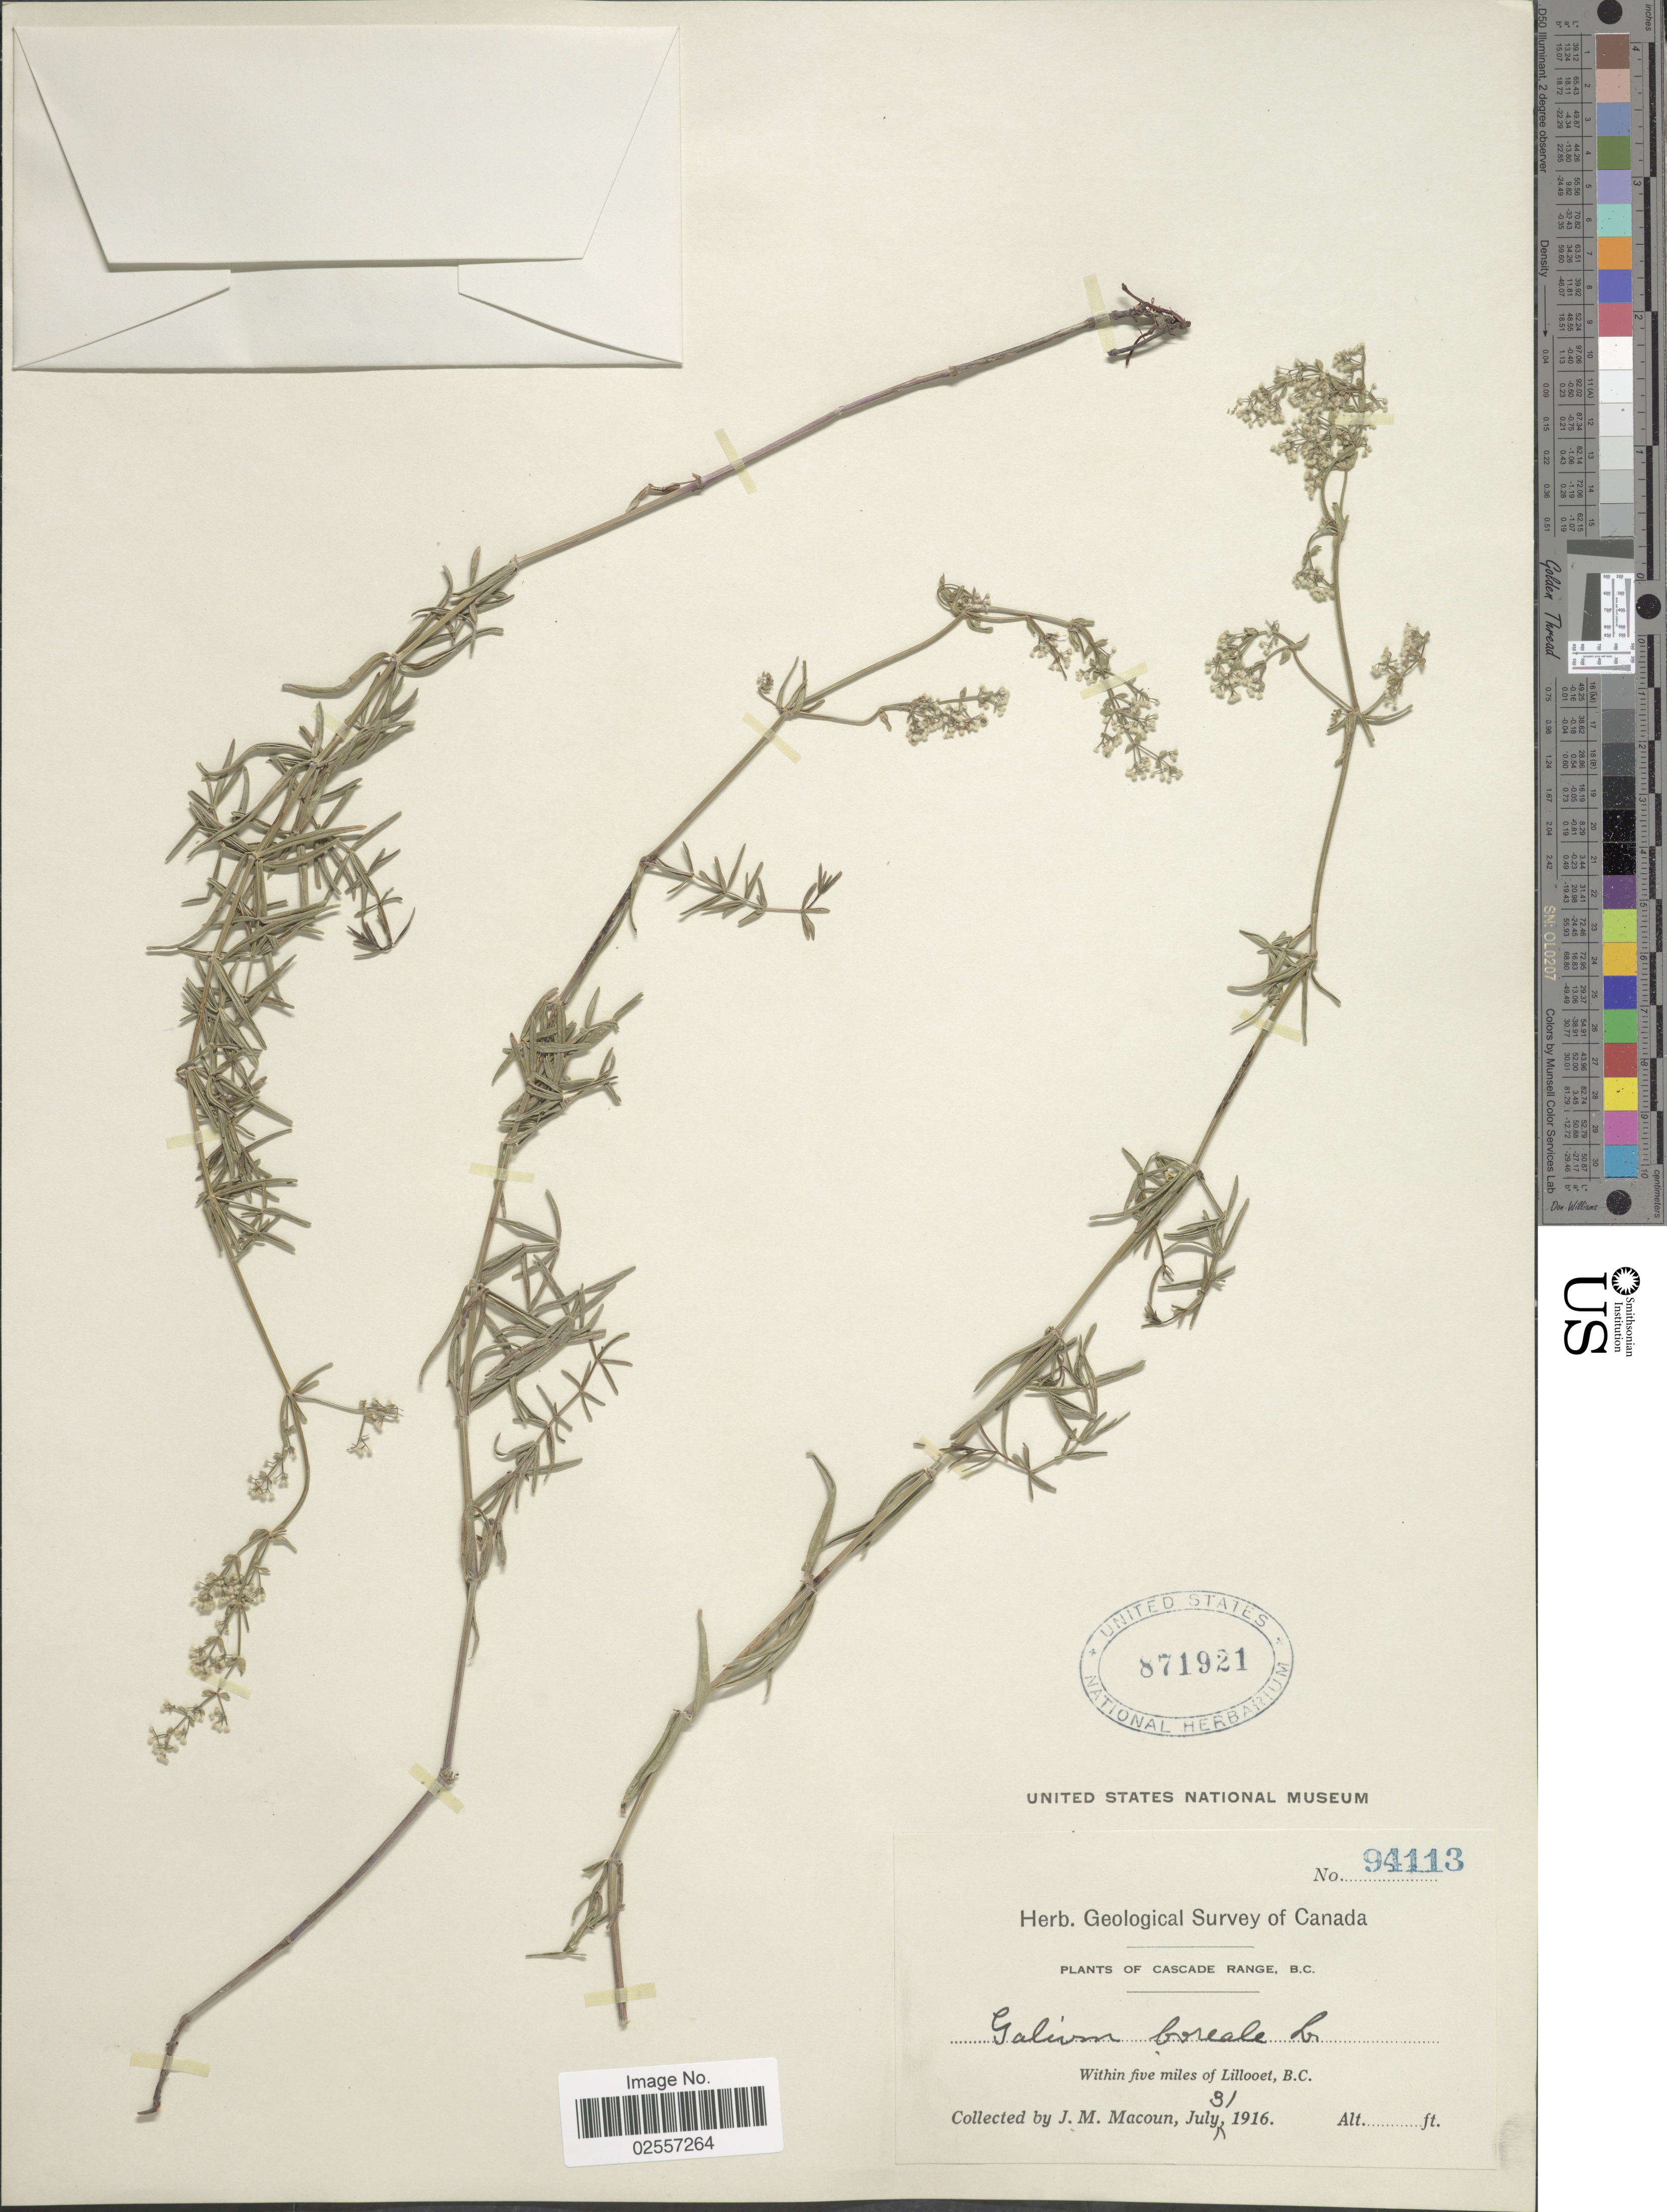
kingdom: Plantae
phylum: Tracheophyta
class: Magnoliopsida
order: Gentianales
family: Rubiaceae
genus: Galium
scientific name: Galium boreale L.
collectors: J. M. Macoun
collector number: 94113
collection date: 1916-07-31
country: Canada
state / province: British Columbia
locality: Cascade Range. Within five miles of Lillooet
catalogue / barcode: US 871921